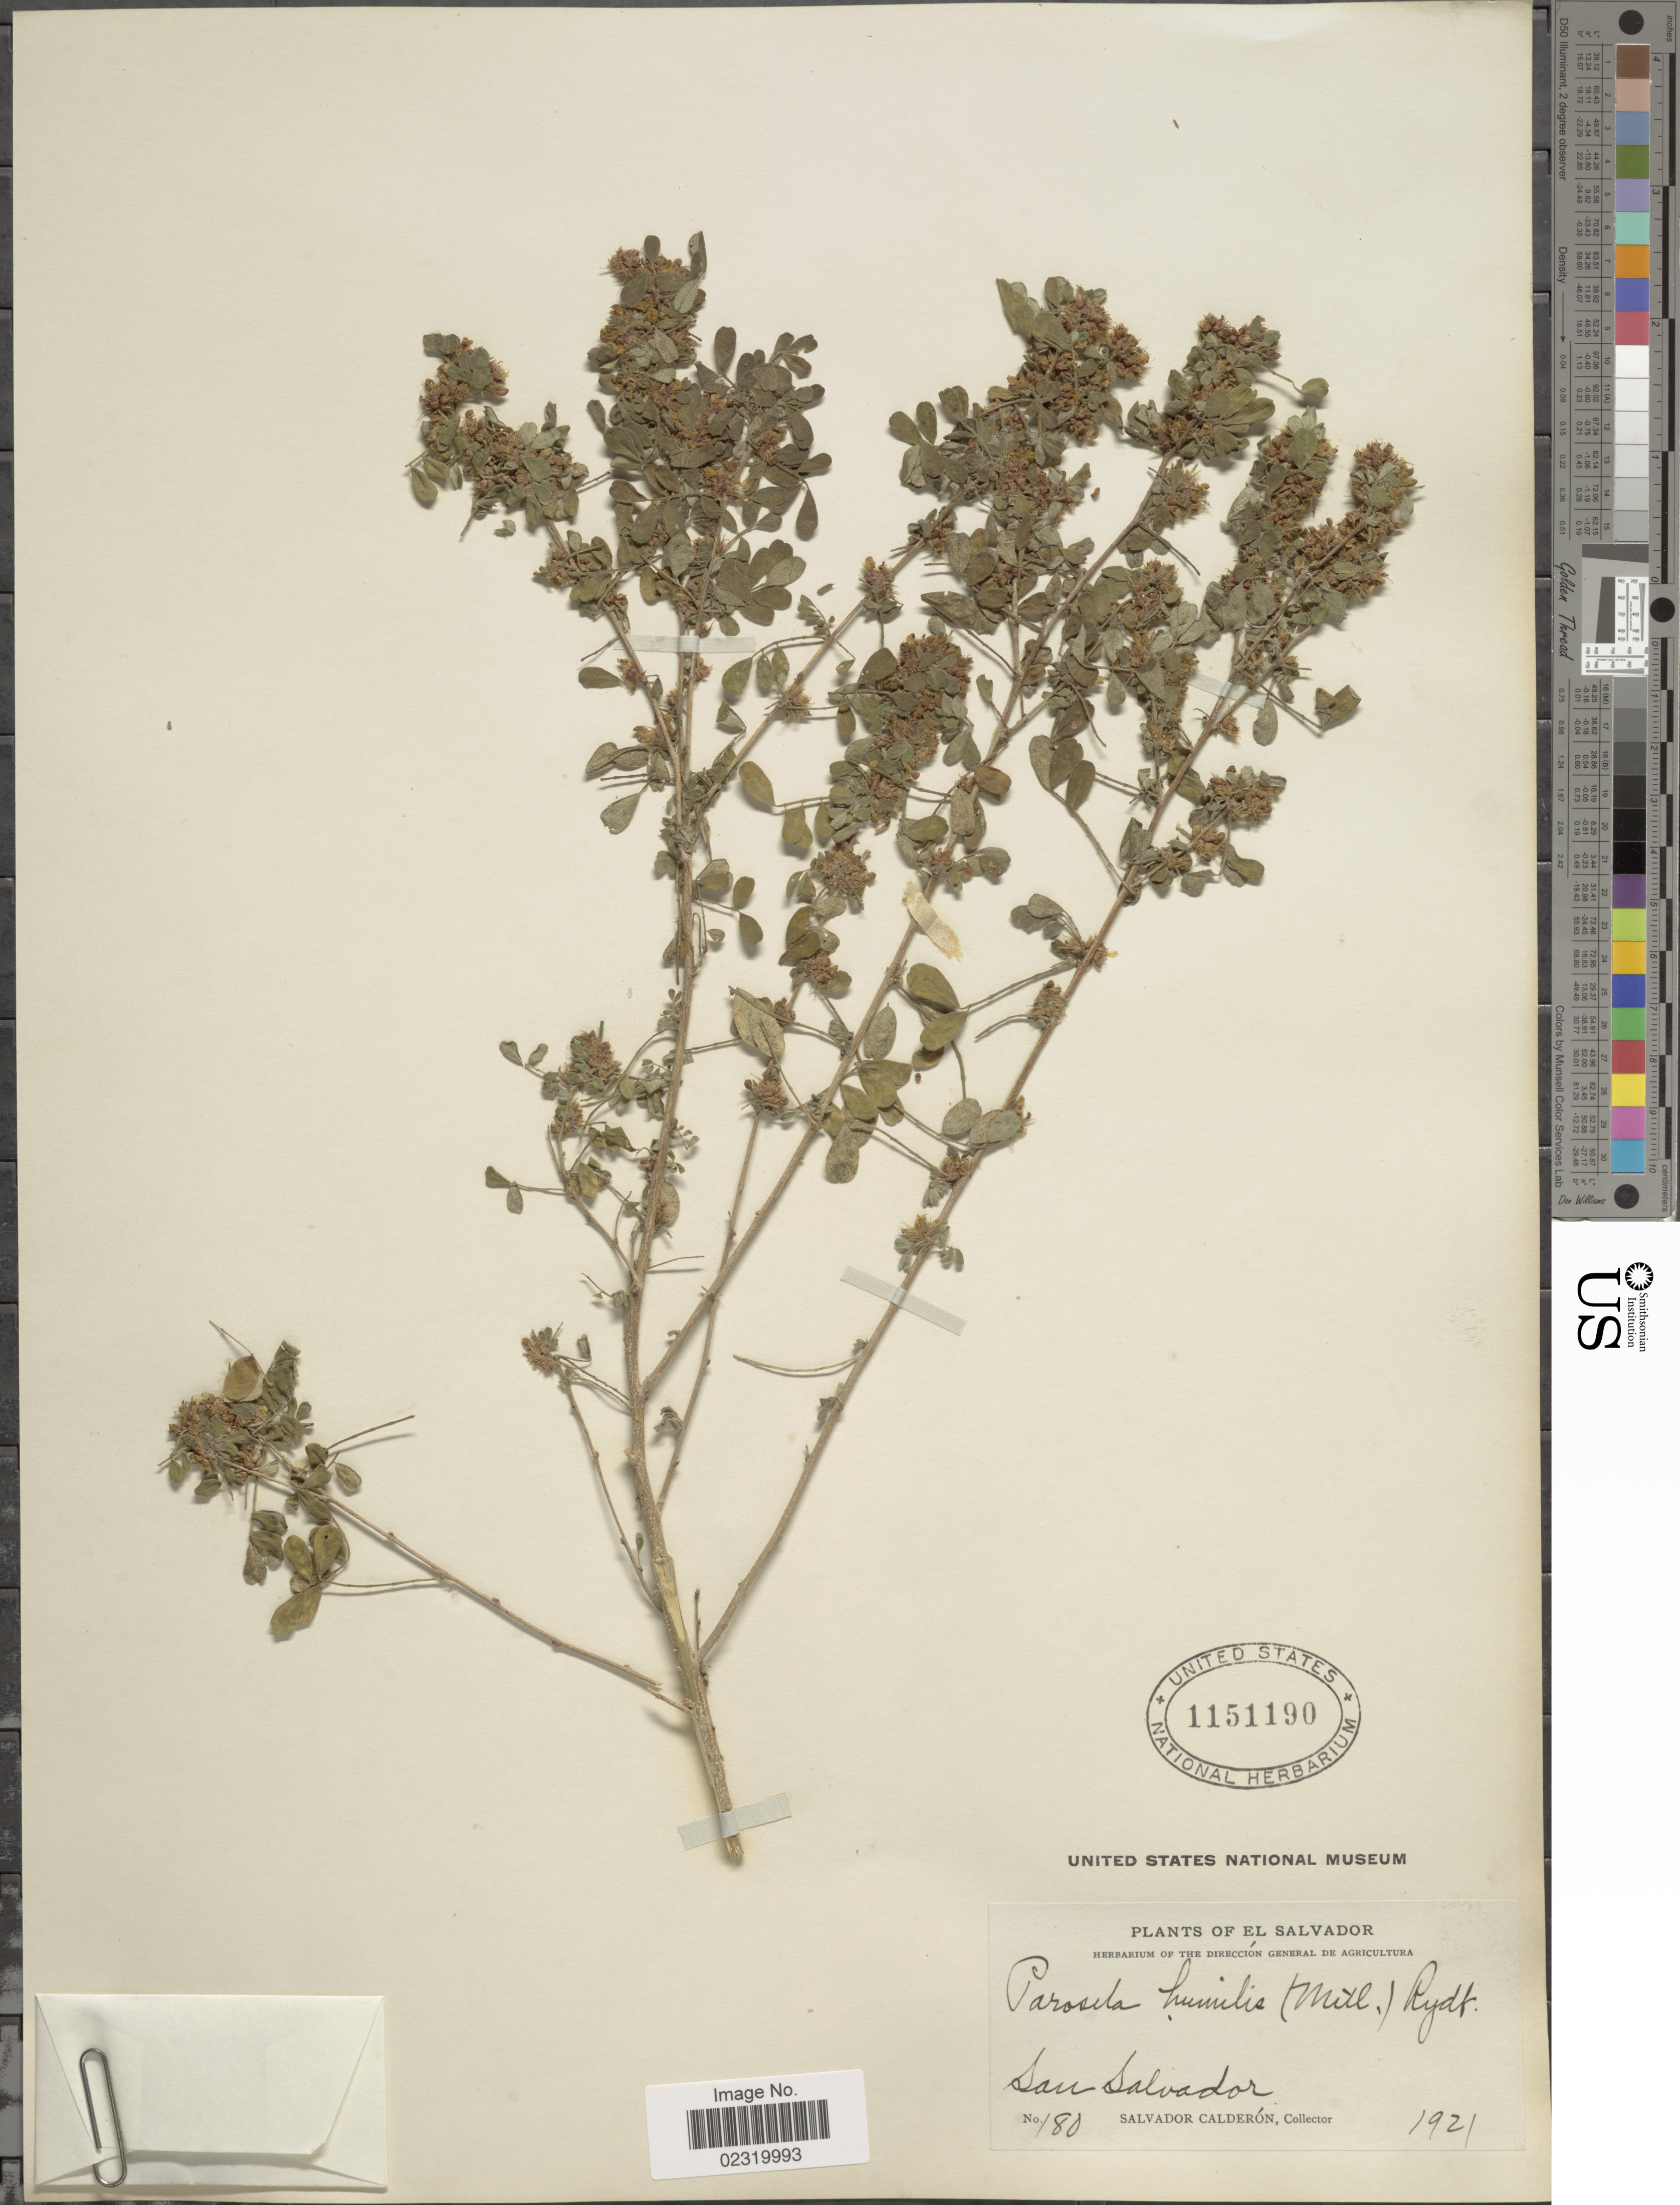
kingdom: Plantae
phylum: Tracheophyta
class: Magnoliopsida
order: Fabales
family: Fabaceae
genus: Dalea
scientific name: Dalea scandens var. vulneraria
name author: (Oerst.) Barneby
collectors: S. Calderón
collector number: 180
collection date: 1921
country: El Salvador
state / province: San Salvador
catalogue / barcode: US 1151190